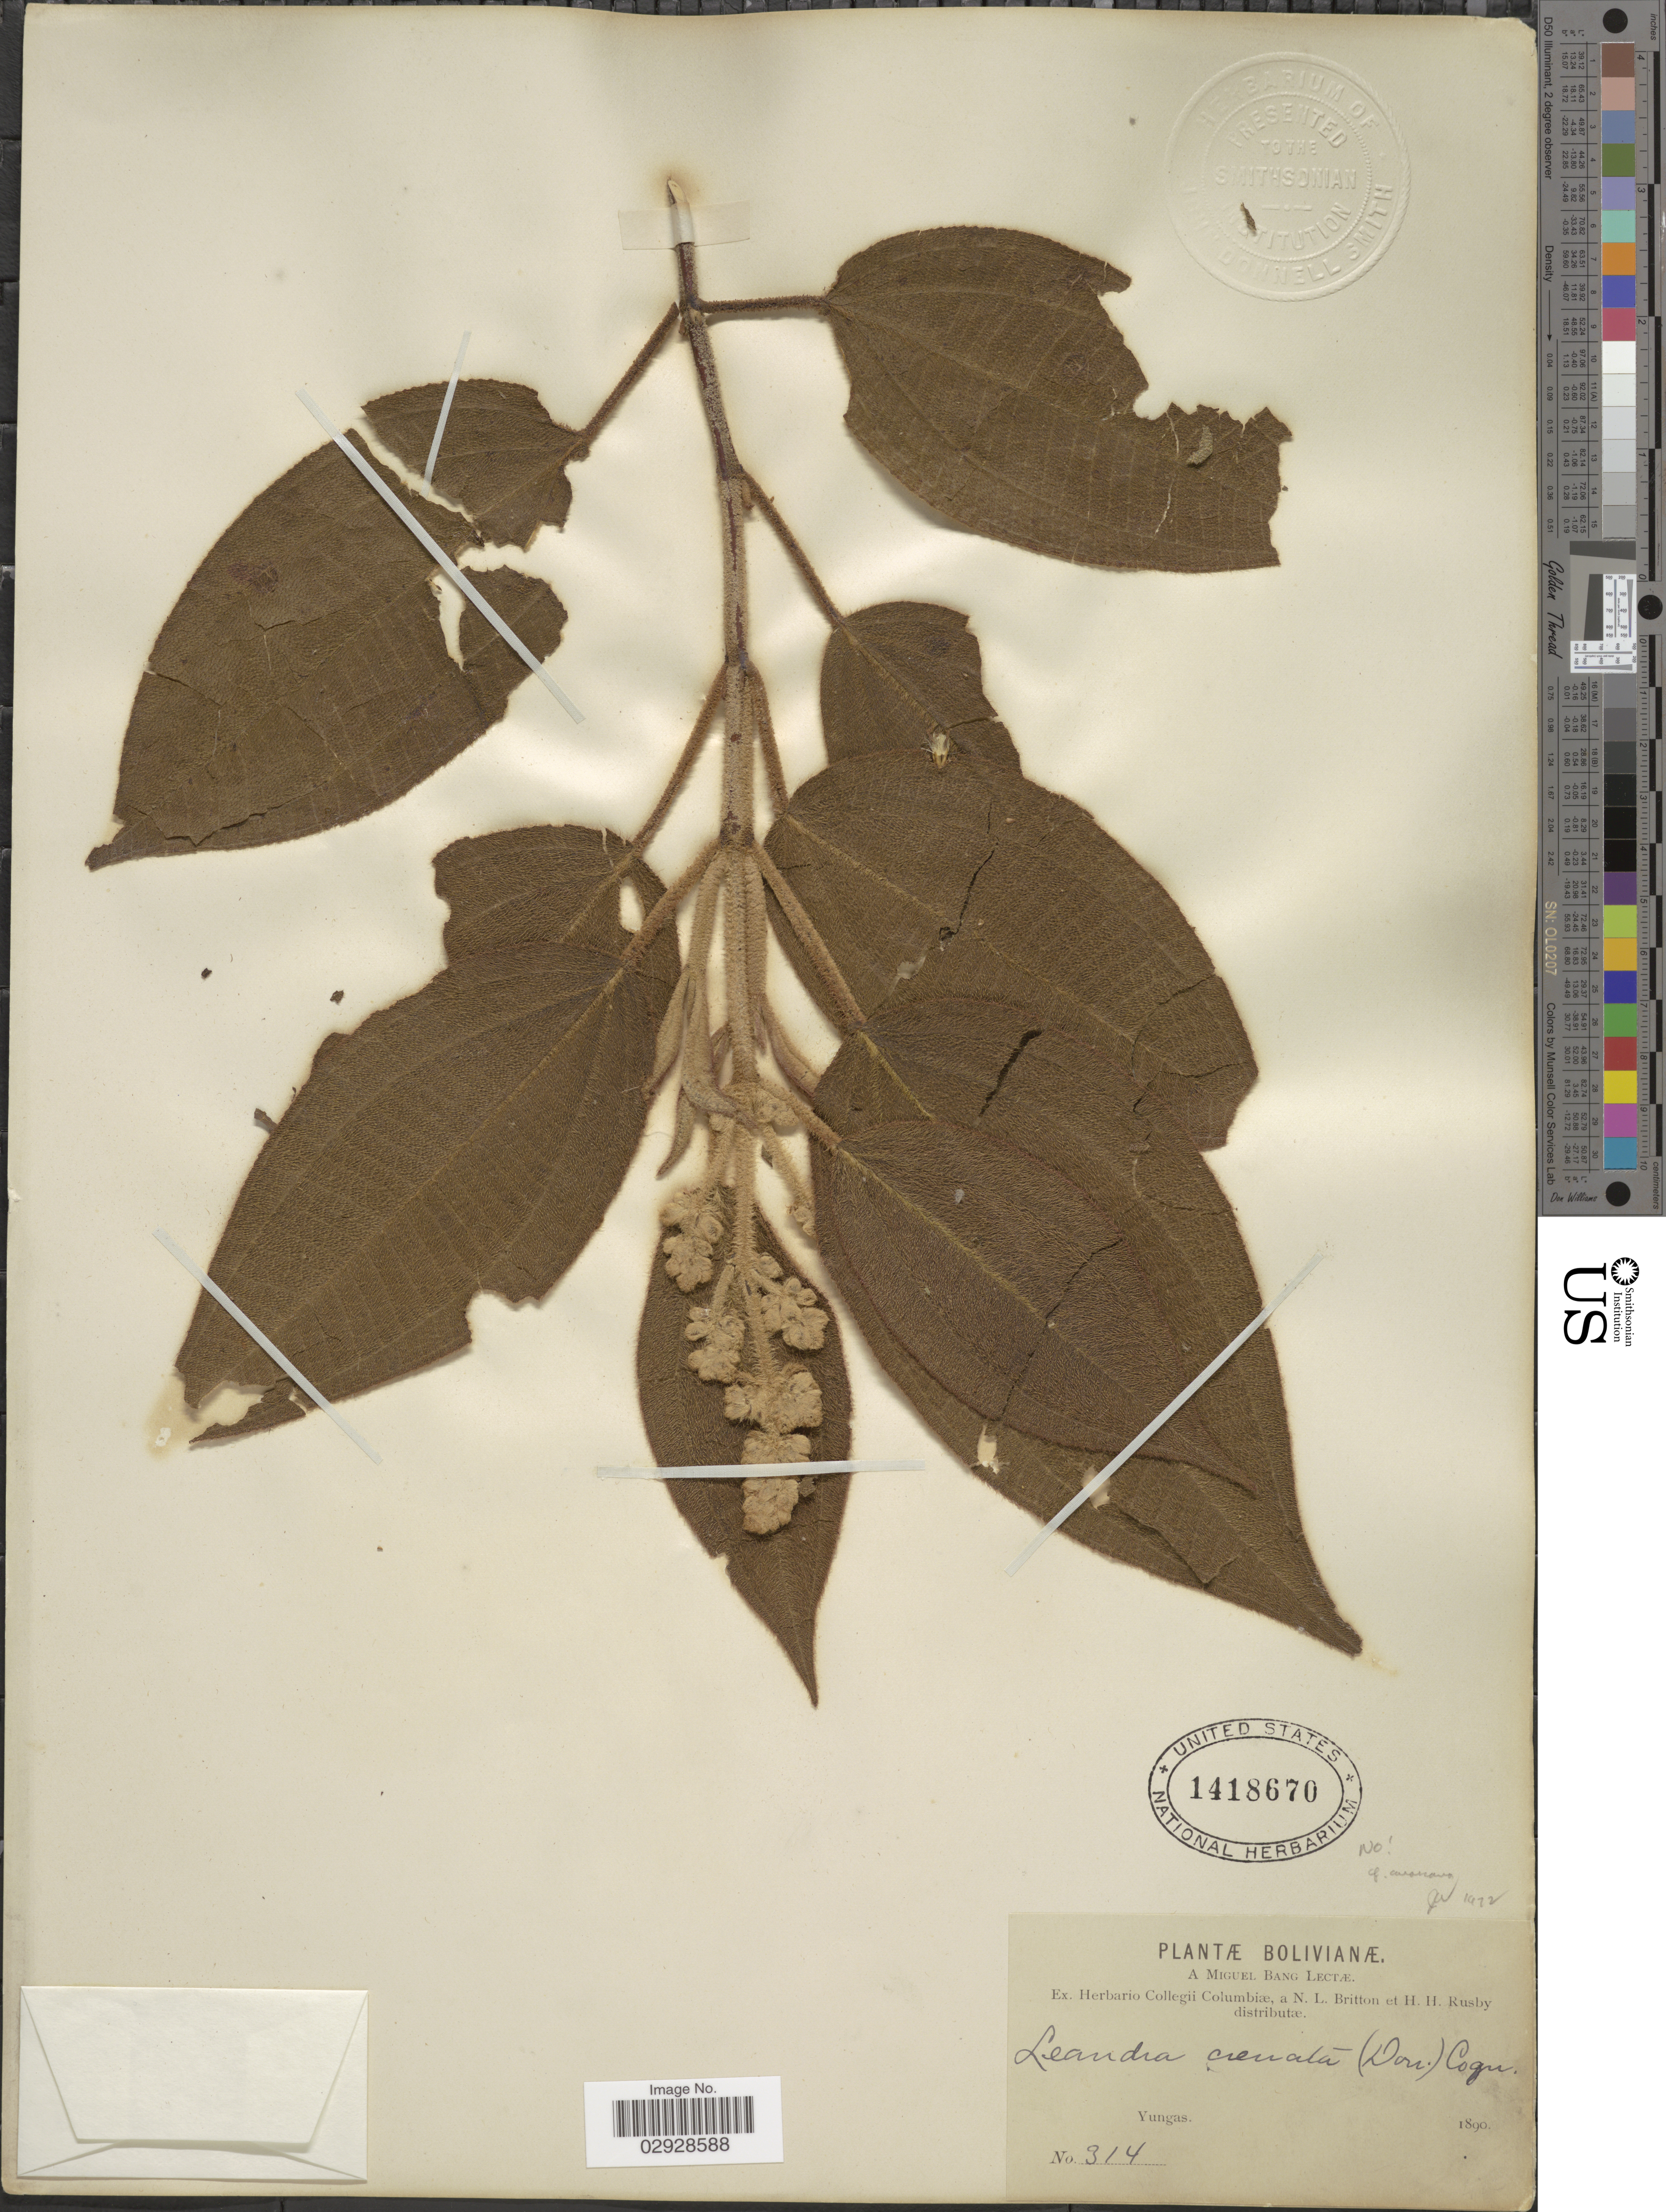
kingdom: Plantae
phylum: Tracheophyta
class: Magnoliopsida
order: Myrtales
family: Melastomataceae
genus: Leandra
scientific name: Leandra carassana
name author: (DC.) Cogn.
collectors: M. Bang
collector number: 314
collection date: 1890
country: Bolivia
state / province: La Paz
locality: Yungas.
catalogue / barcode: US 1418670